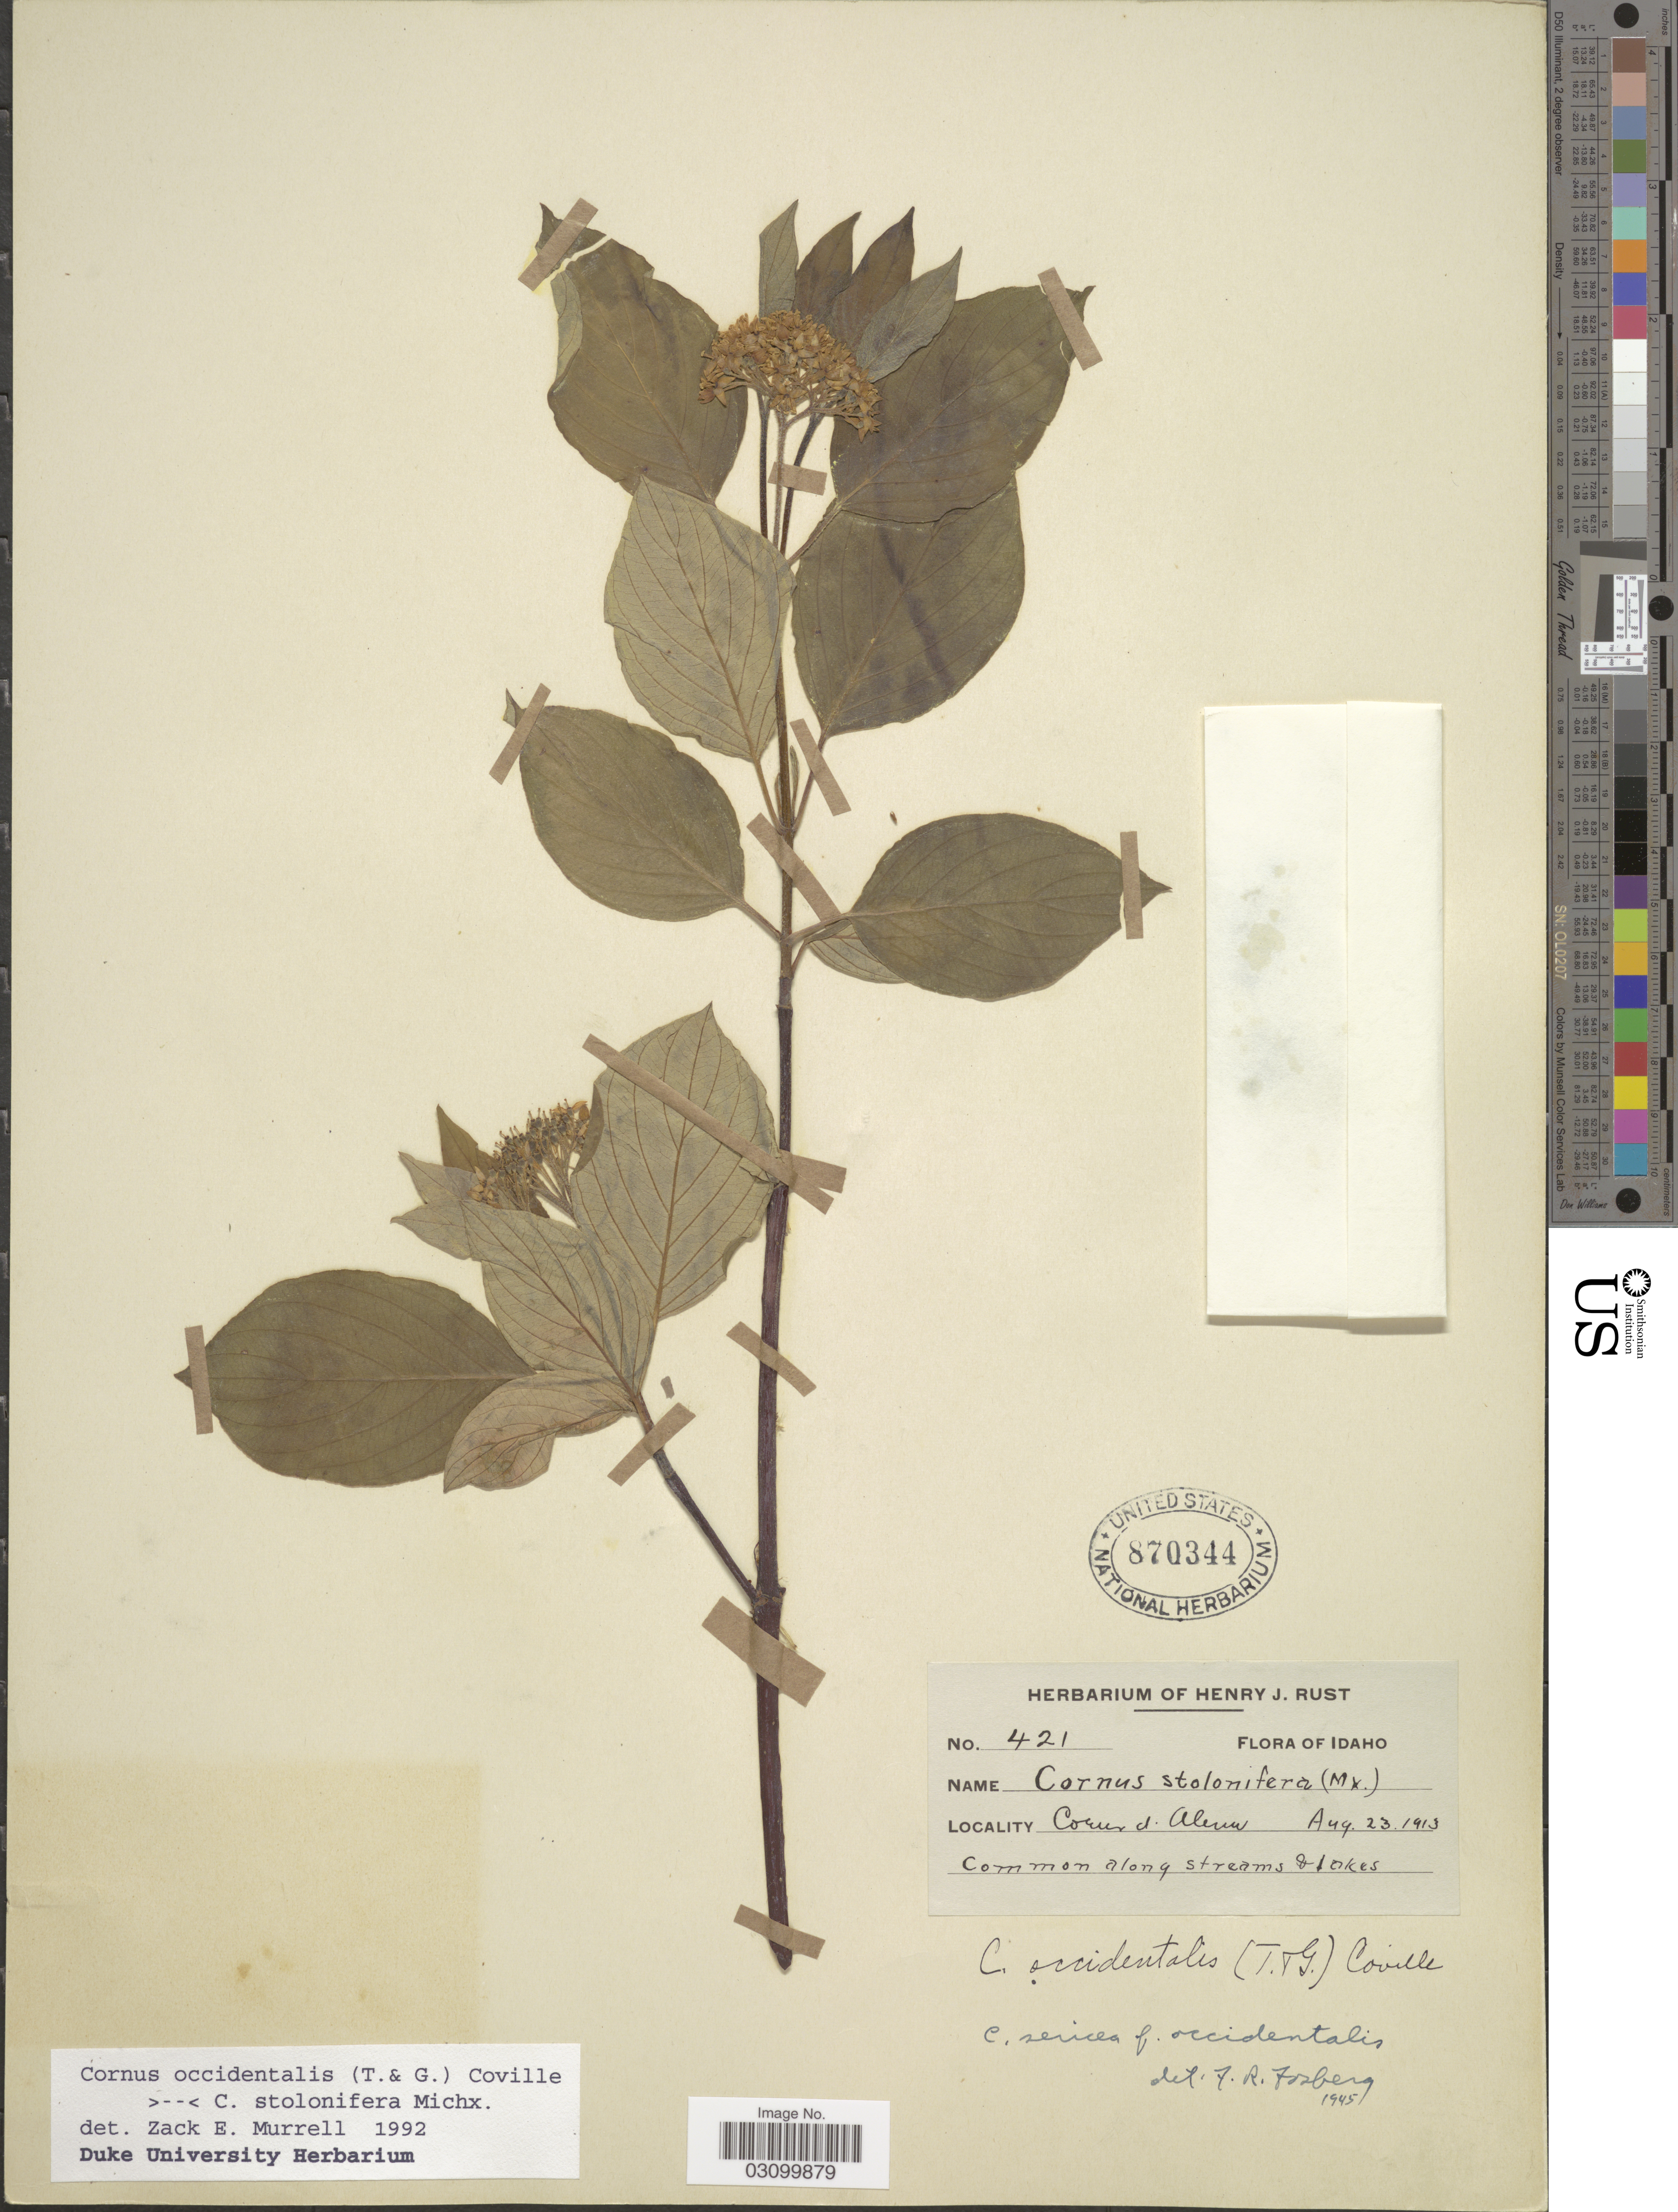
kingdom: Plantae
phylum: Tracheophyta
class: Magnoliopsida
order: Cornales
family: Cornaceae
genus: Cornus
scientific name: Cornus sp.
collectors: ex herb. Henry J. Rust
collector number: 421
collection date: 1913-08-23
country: United States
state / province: Idaho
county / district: Kootenai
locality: Coeur d'Alene.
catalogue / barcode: US 870344